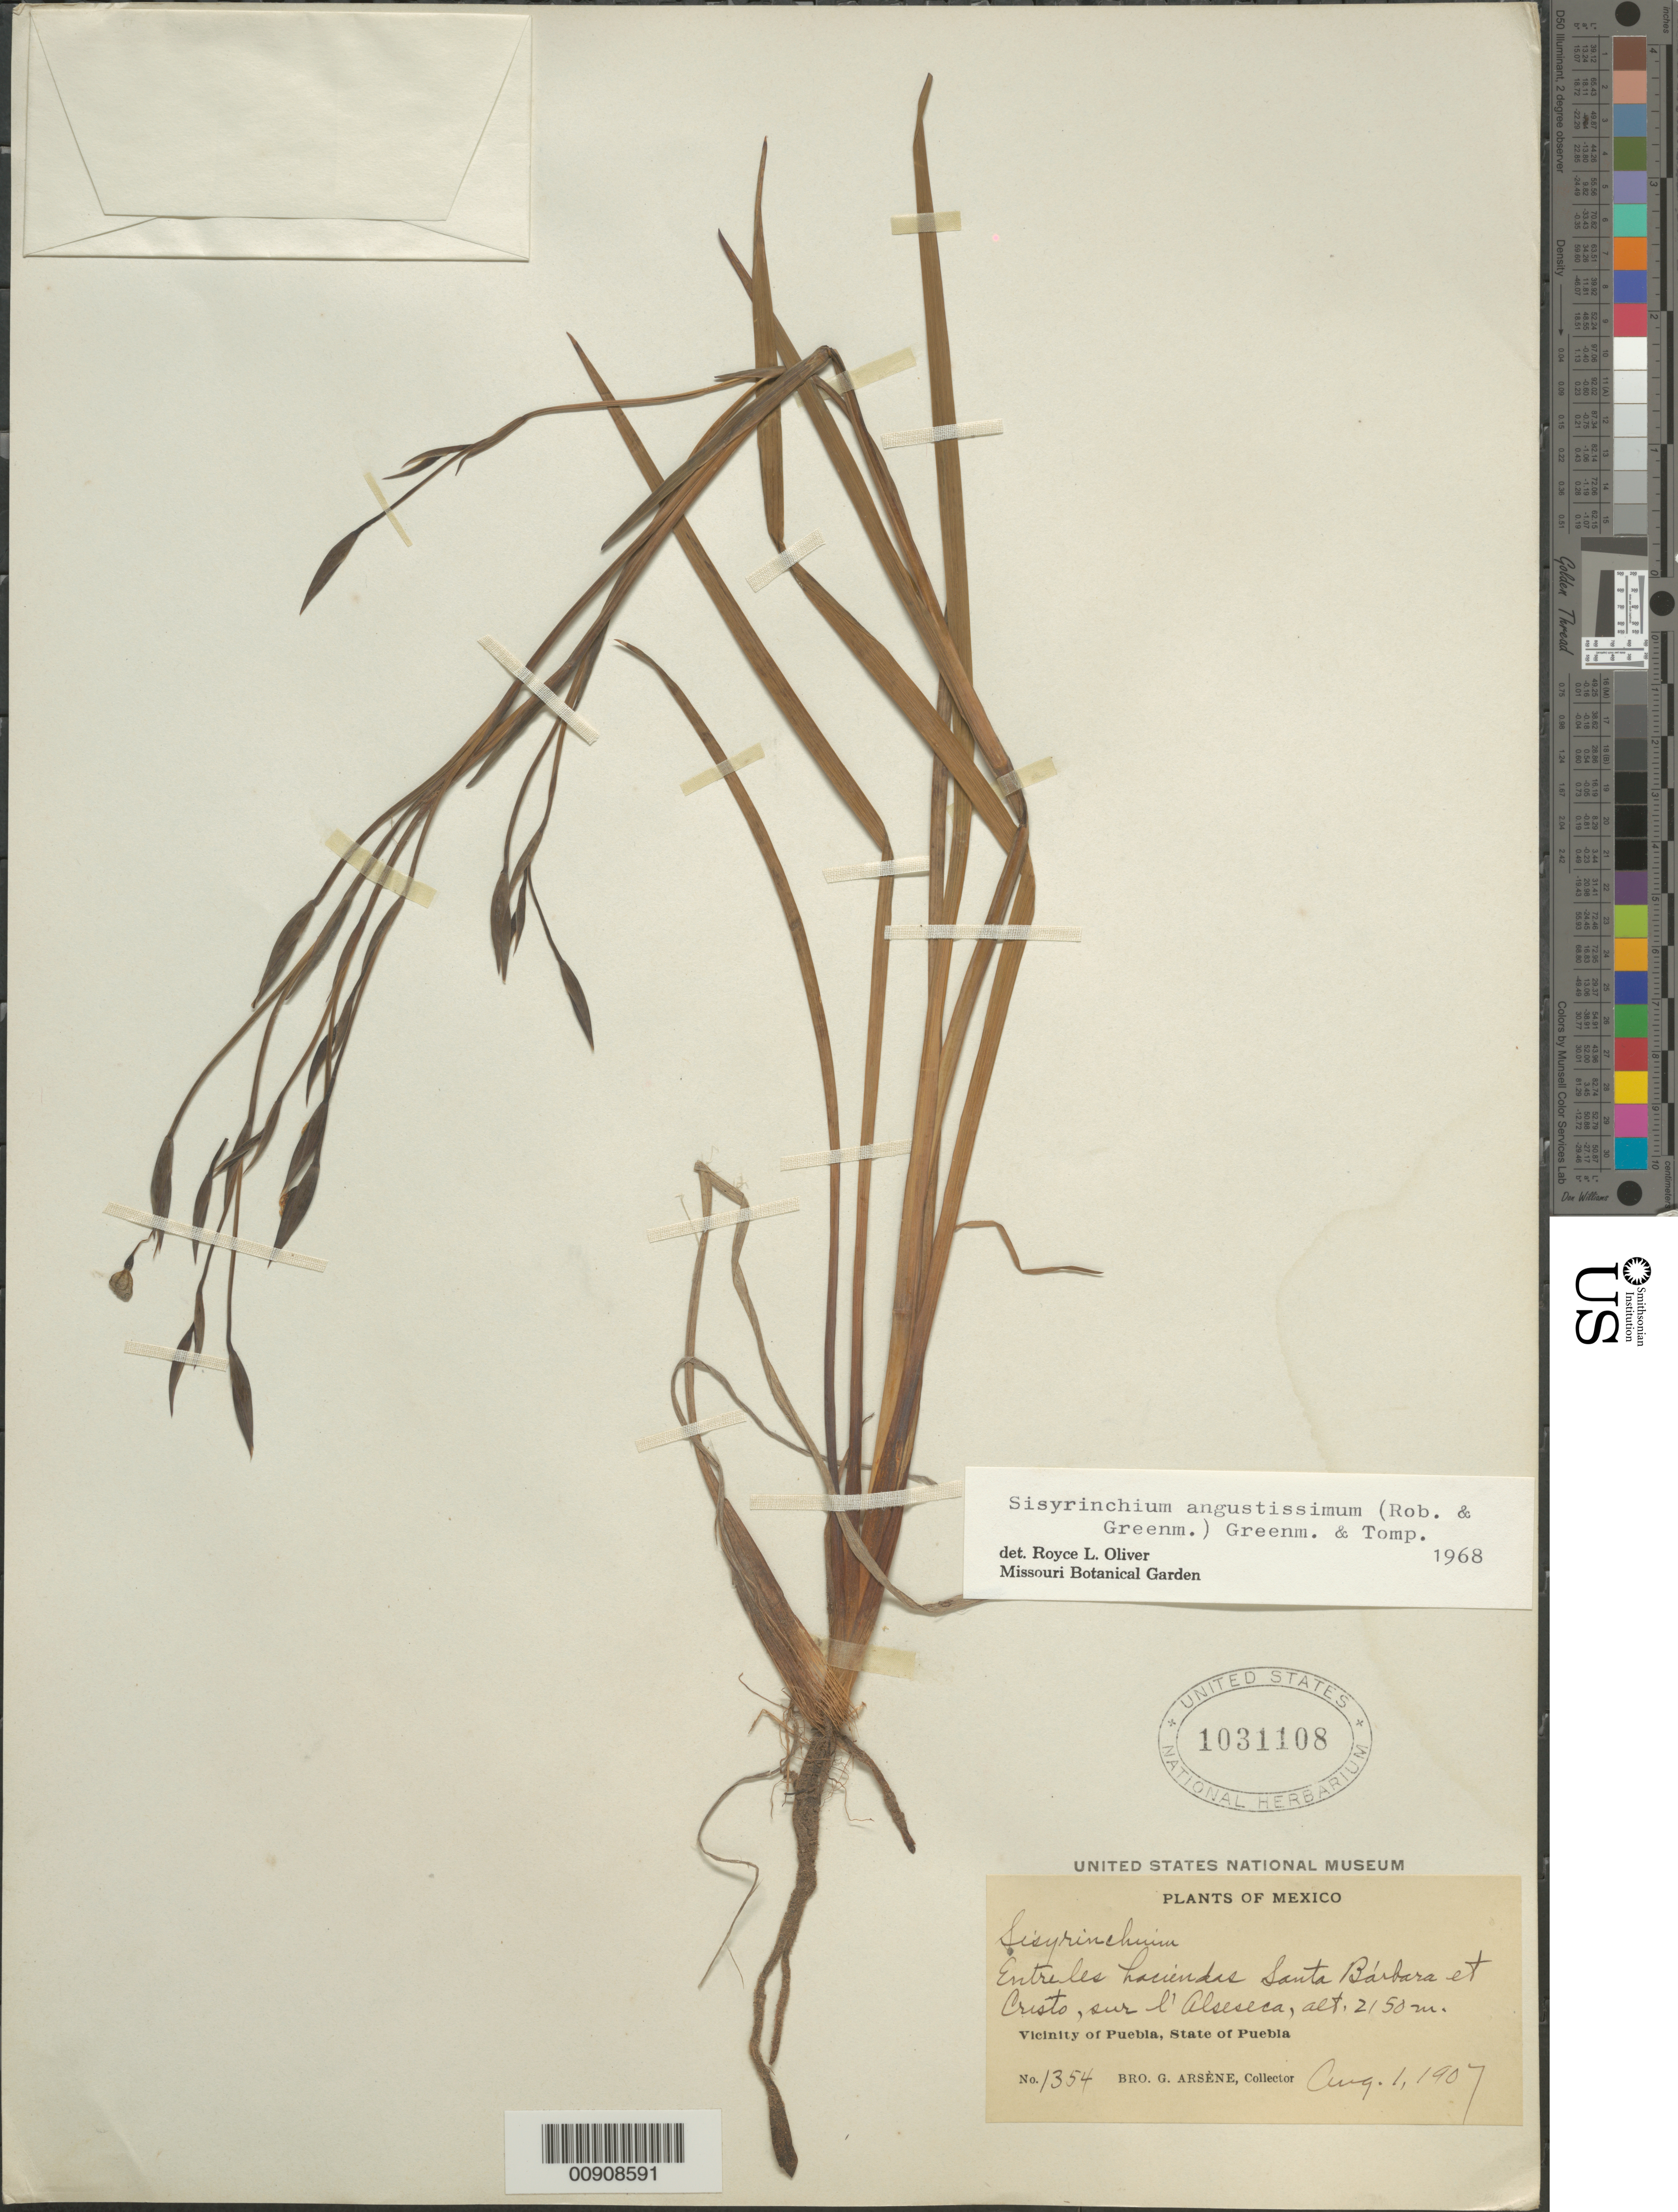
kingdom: Plantae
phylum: Tracheophyta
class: Liliopsida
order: Asparagales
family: Iridaceae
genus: Sisyrinchium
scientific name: Sisyrinchium angustissimum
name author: (B.L. Rob.) Greenm. & C.H. Thomps.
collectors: Bro. G. Arsène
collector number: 1354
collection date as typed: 01 Aug 1907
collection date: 1907-08-01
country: Mexico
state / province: Puebla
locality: Entre les haciendas Santa Bárbara et Cristo, sur l' Alseseca. Vicinity of Puebla, State of Puebla.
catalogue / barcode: US 1031108